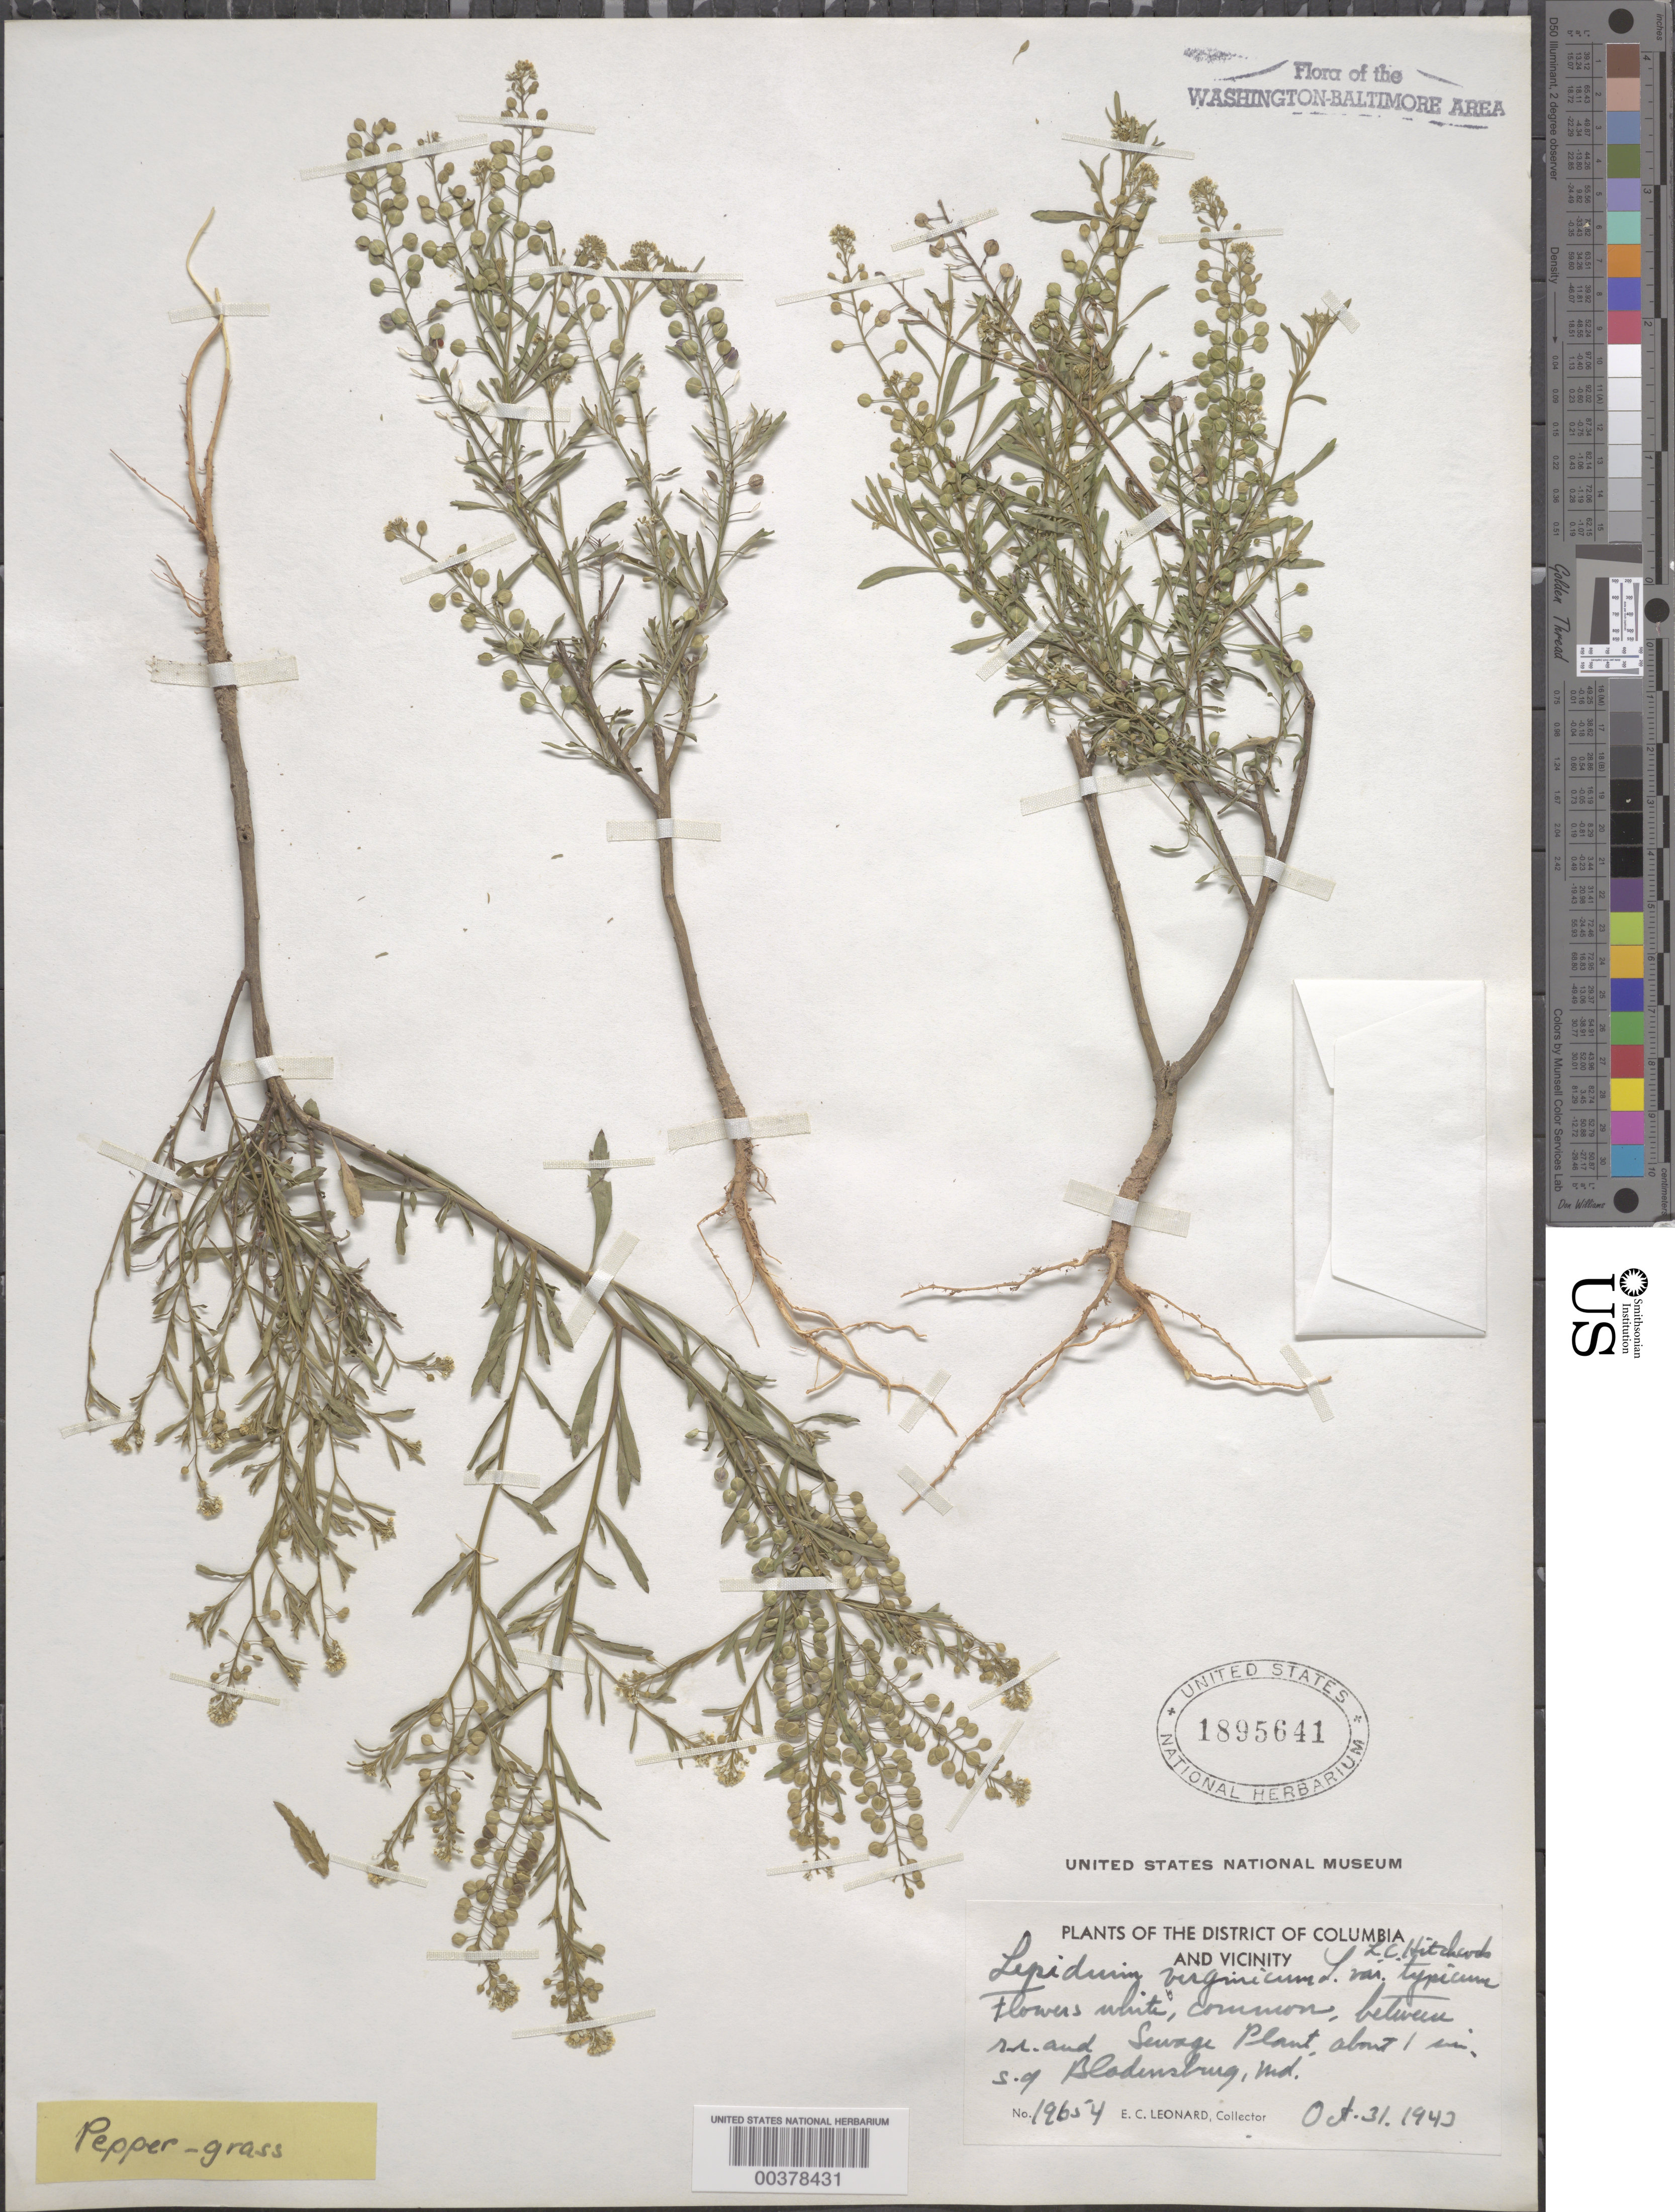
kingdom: Plantae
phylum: Tracheophyta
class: Magnoliopsida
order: Brassicales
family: Brassicaceae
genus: Lepidium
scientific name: Lepidium virginicum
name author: L.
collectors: E. C. Leonard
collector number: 19654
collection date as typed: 31 Oct 1943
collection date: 1943-10-31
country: United States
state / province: Maryland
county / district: Prince George's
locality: between Railroad and Sewage Plant, Bladensburg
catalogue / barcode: US 1895641